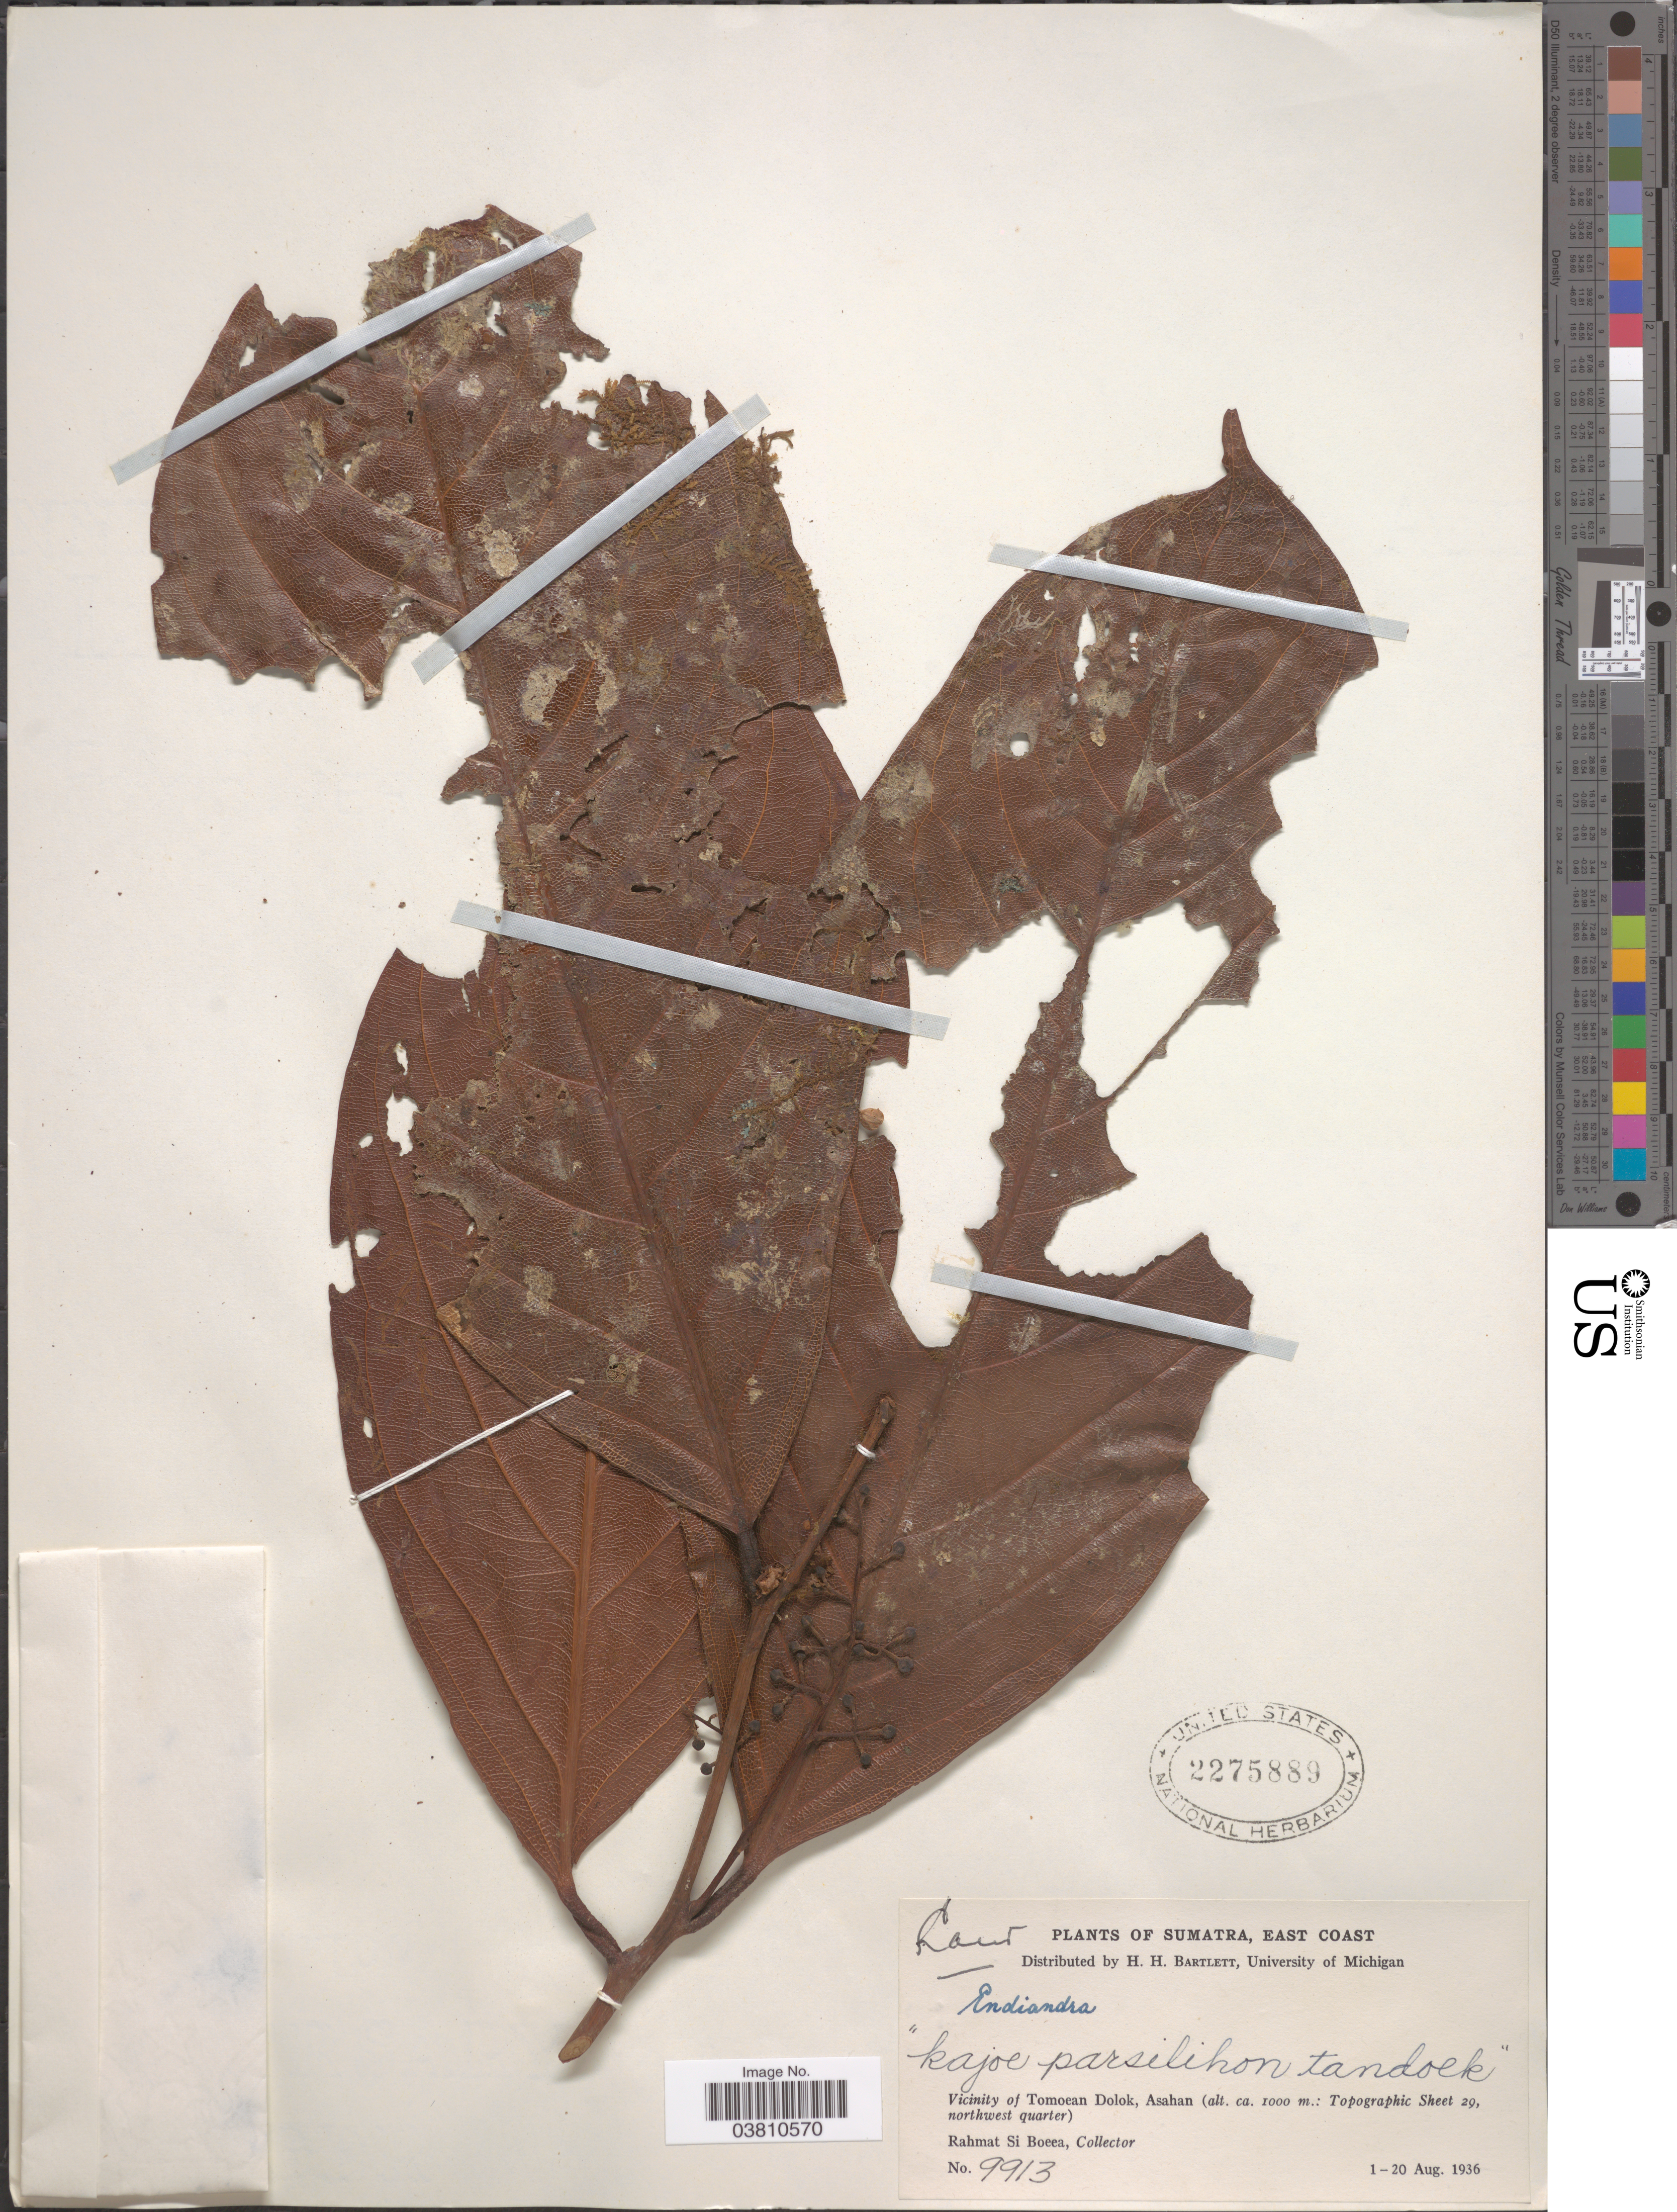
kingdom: Plantae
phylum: Tracheophyta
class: Magnoliopsida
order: Laurales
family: Lauraceae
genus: Endiandra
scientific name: Endiandra sp.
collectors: Rahmat Si Boeea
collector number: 9913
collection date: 1936-08-01/1936-08-20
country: Indonesia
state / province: Sumatra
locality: East Coast. Vicinity of Tomoean Dolok, Asahan (Topographic Sheet 29, northwest quarter).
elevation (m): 1000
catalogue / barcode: US 2275889